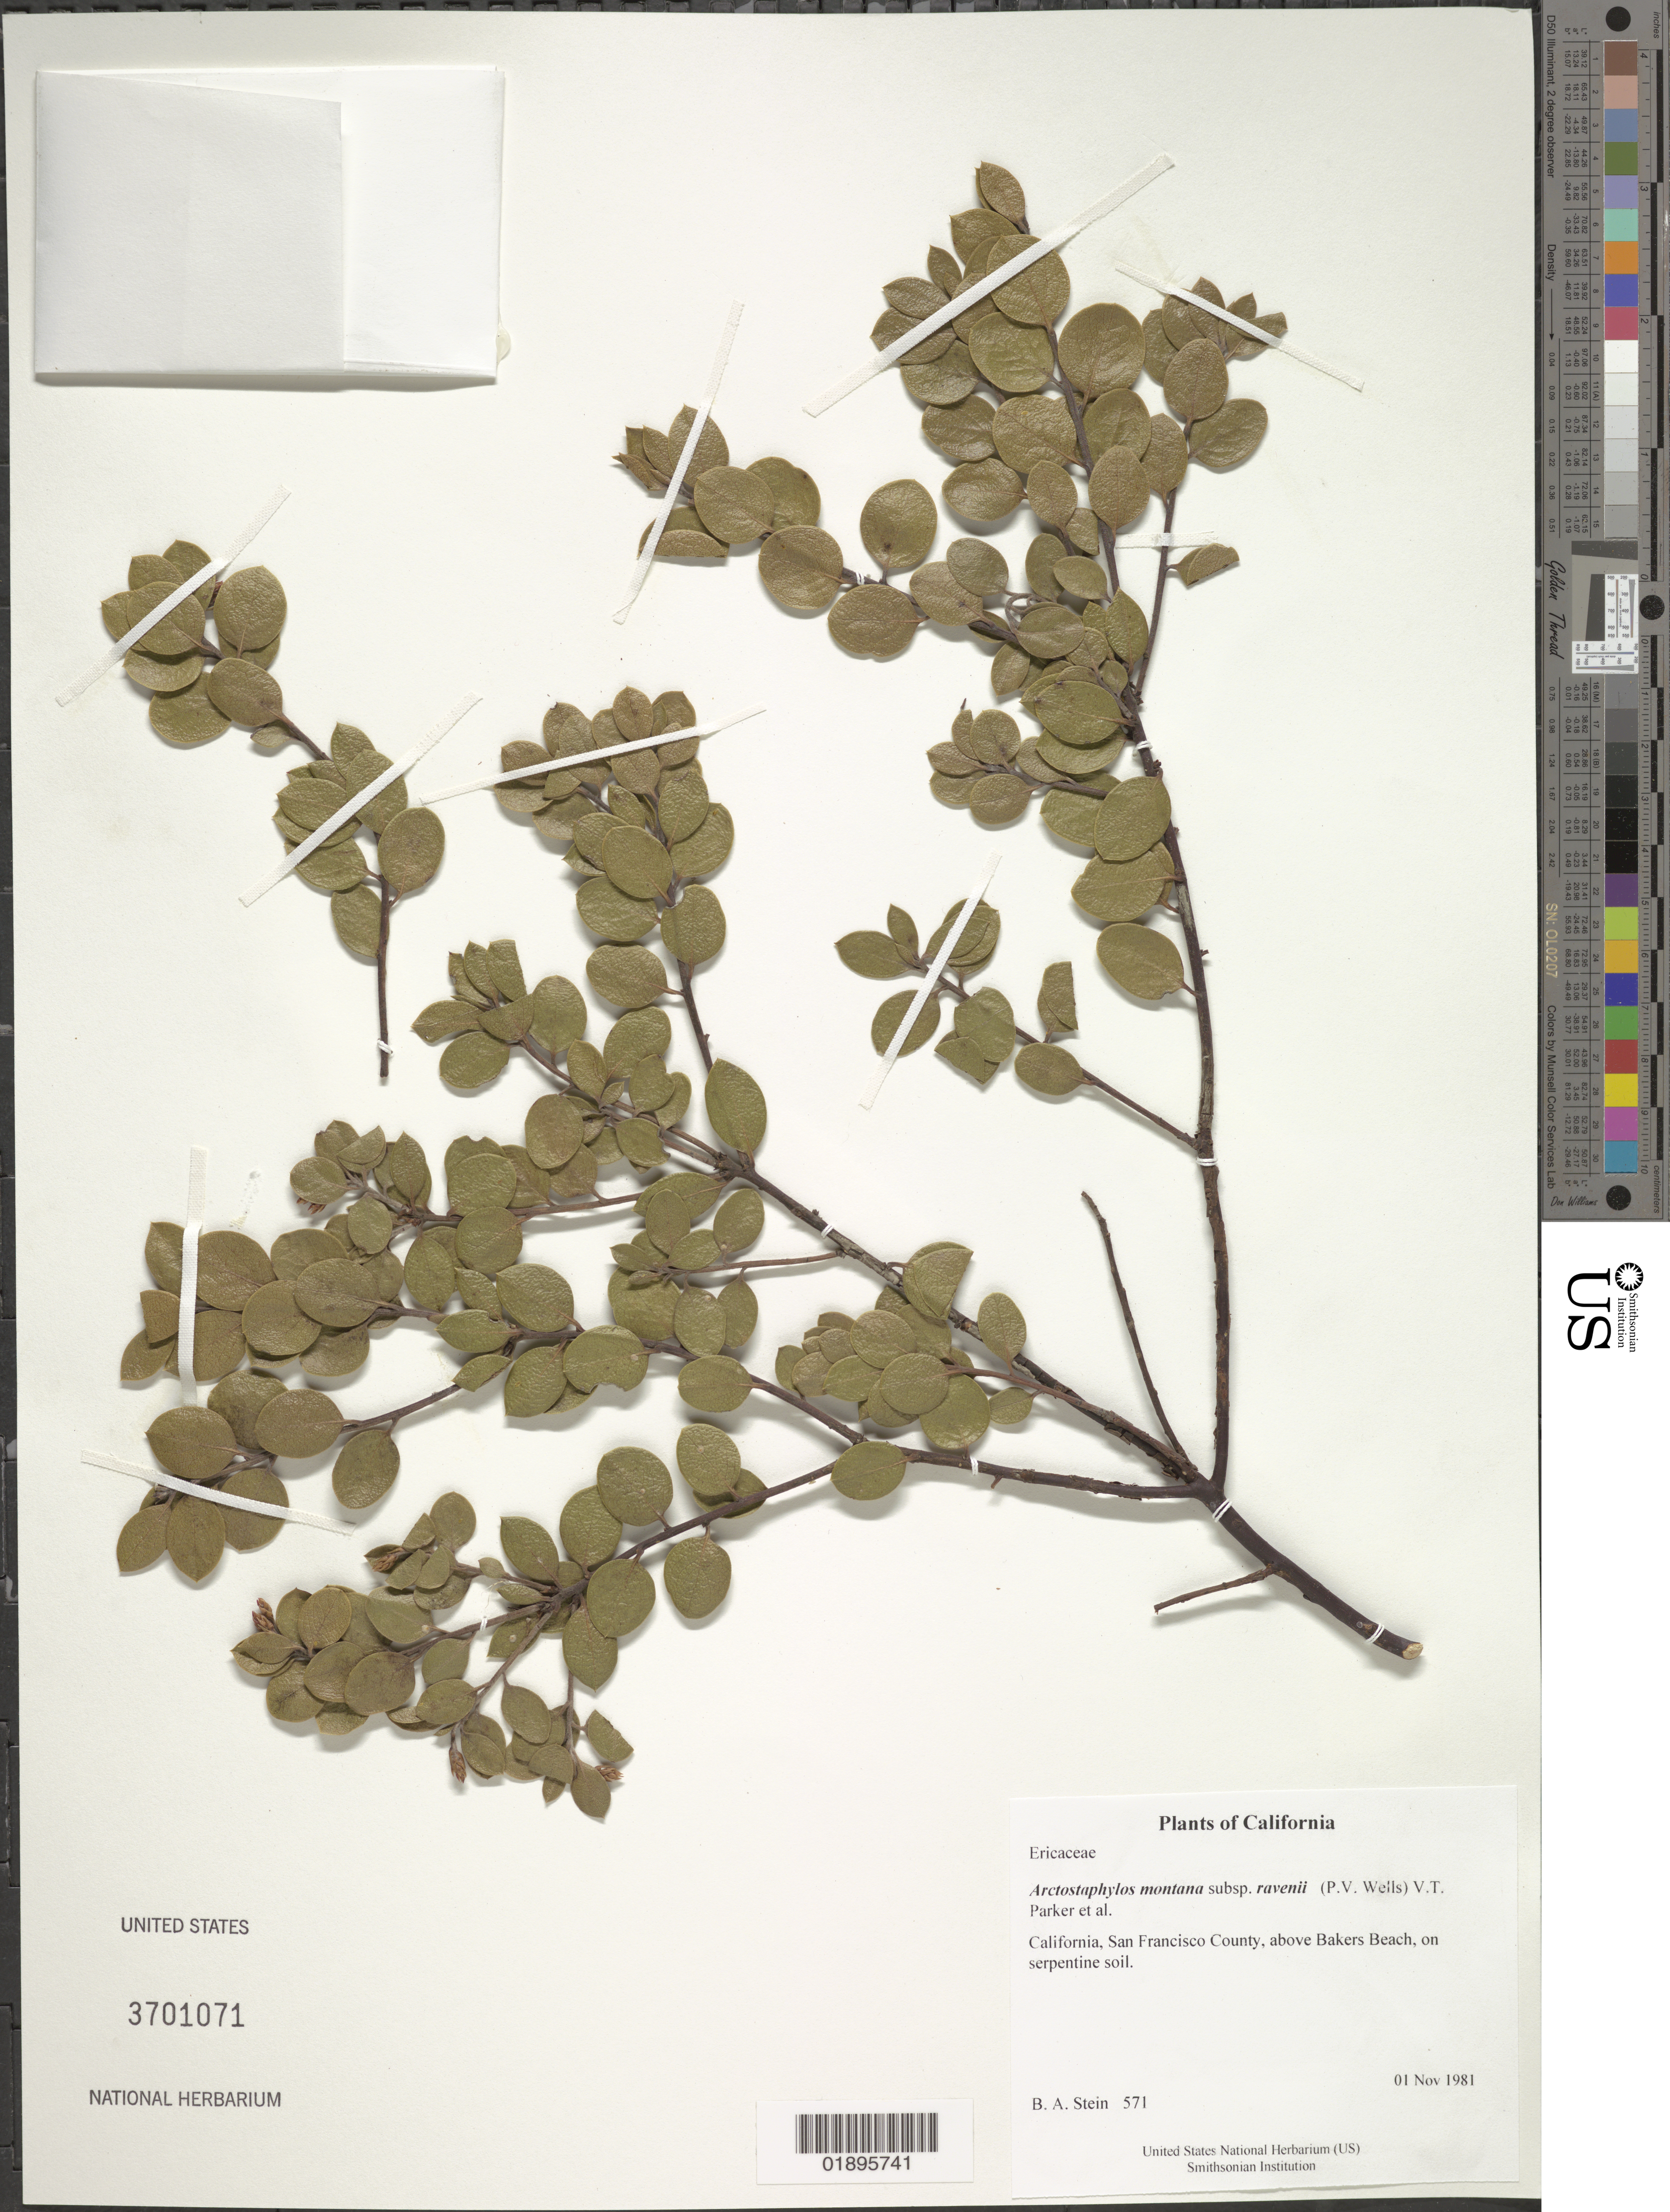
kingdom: Plantae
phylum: Tracheophyta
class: Magnoliopsida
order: Ericales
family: Ericaceae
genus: Arctostaphylos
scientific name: Arctostaphylos montana subsp. ravenii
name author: (P.V. Wells) V.T. Parker et al.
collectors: B. A. Stein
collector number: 571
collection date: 1981-11-01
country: United States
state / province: California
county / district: San Francisco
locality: Above Bakers Beach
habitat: On serpentine soil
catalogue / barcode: US 3701071